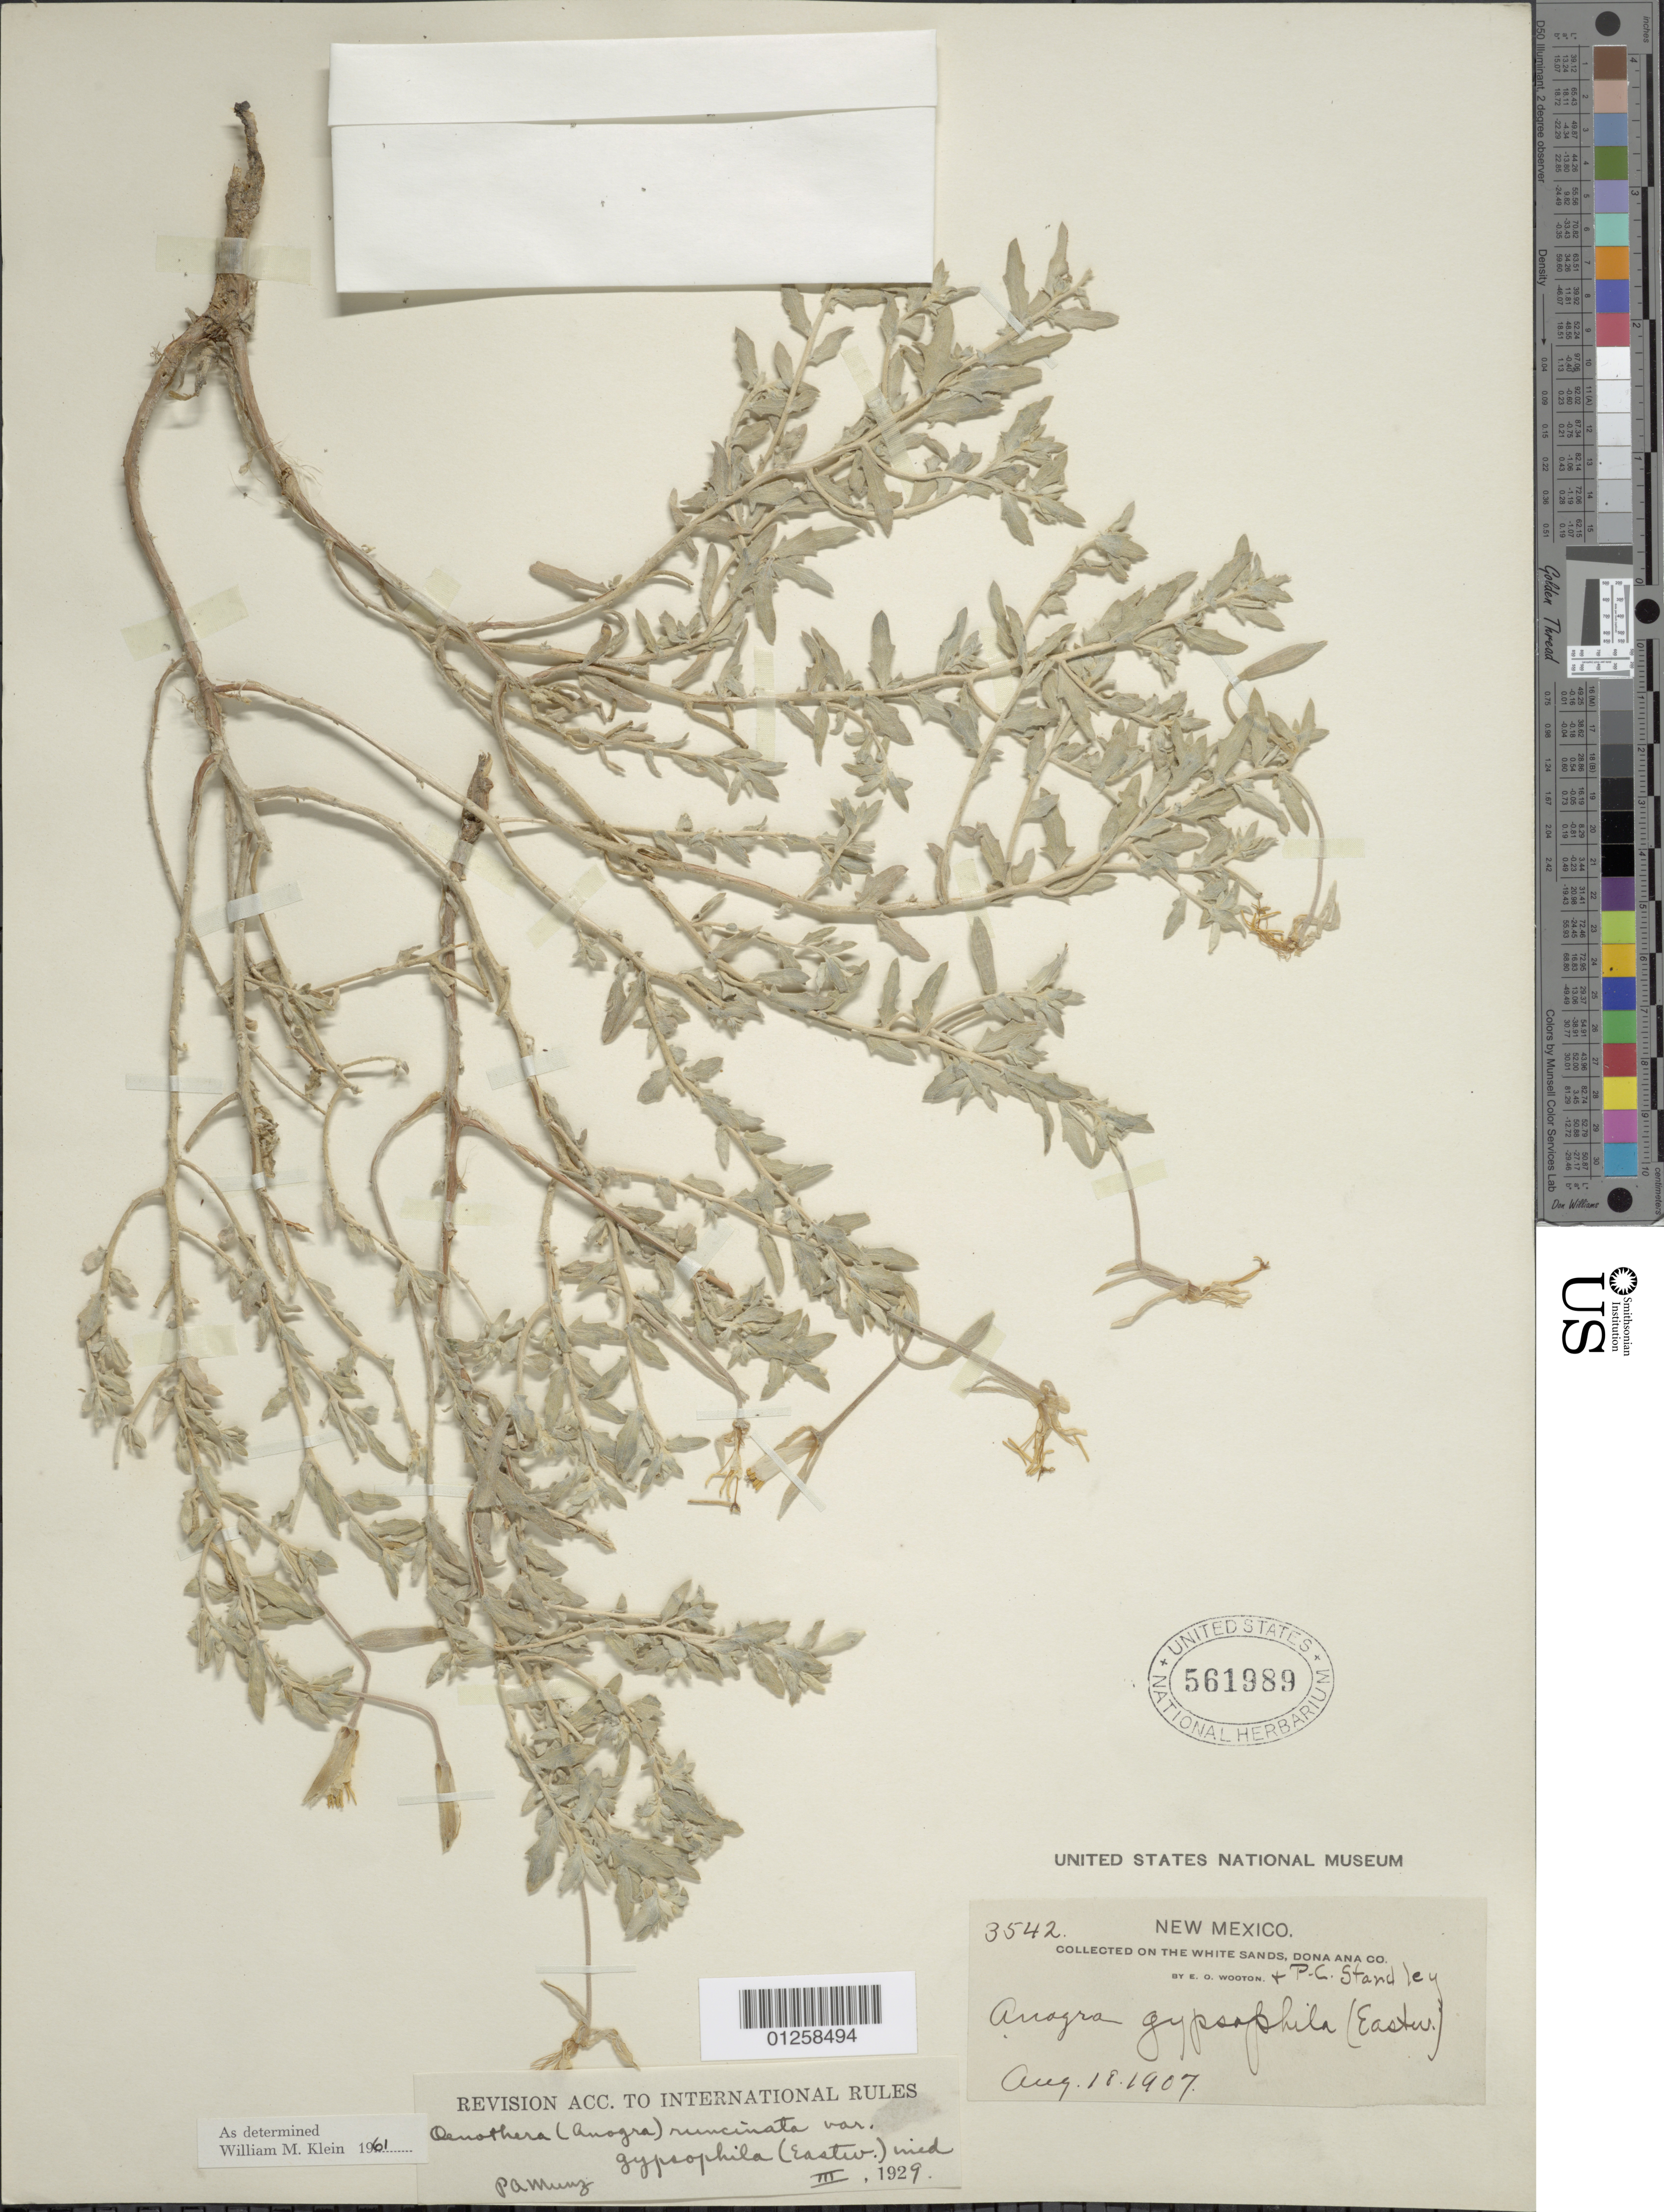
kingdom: Plantae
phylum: Tracheophyta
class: Magnoliopsida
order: Myrtales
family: Onagraceae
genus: Oenothera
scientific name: Oenothera pallida subsp. runcinata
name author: (Engelm.) Munz & W.M. Klein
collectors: E. O. Wooton & P. C. Standley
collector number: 3542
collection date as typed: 18 Aug 1907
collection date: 1907-08-18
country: United States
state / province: New Mexico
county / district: Dona Ana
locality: White Sands.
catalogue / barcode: US 561989